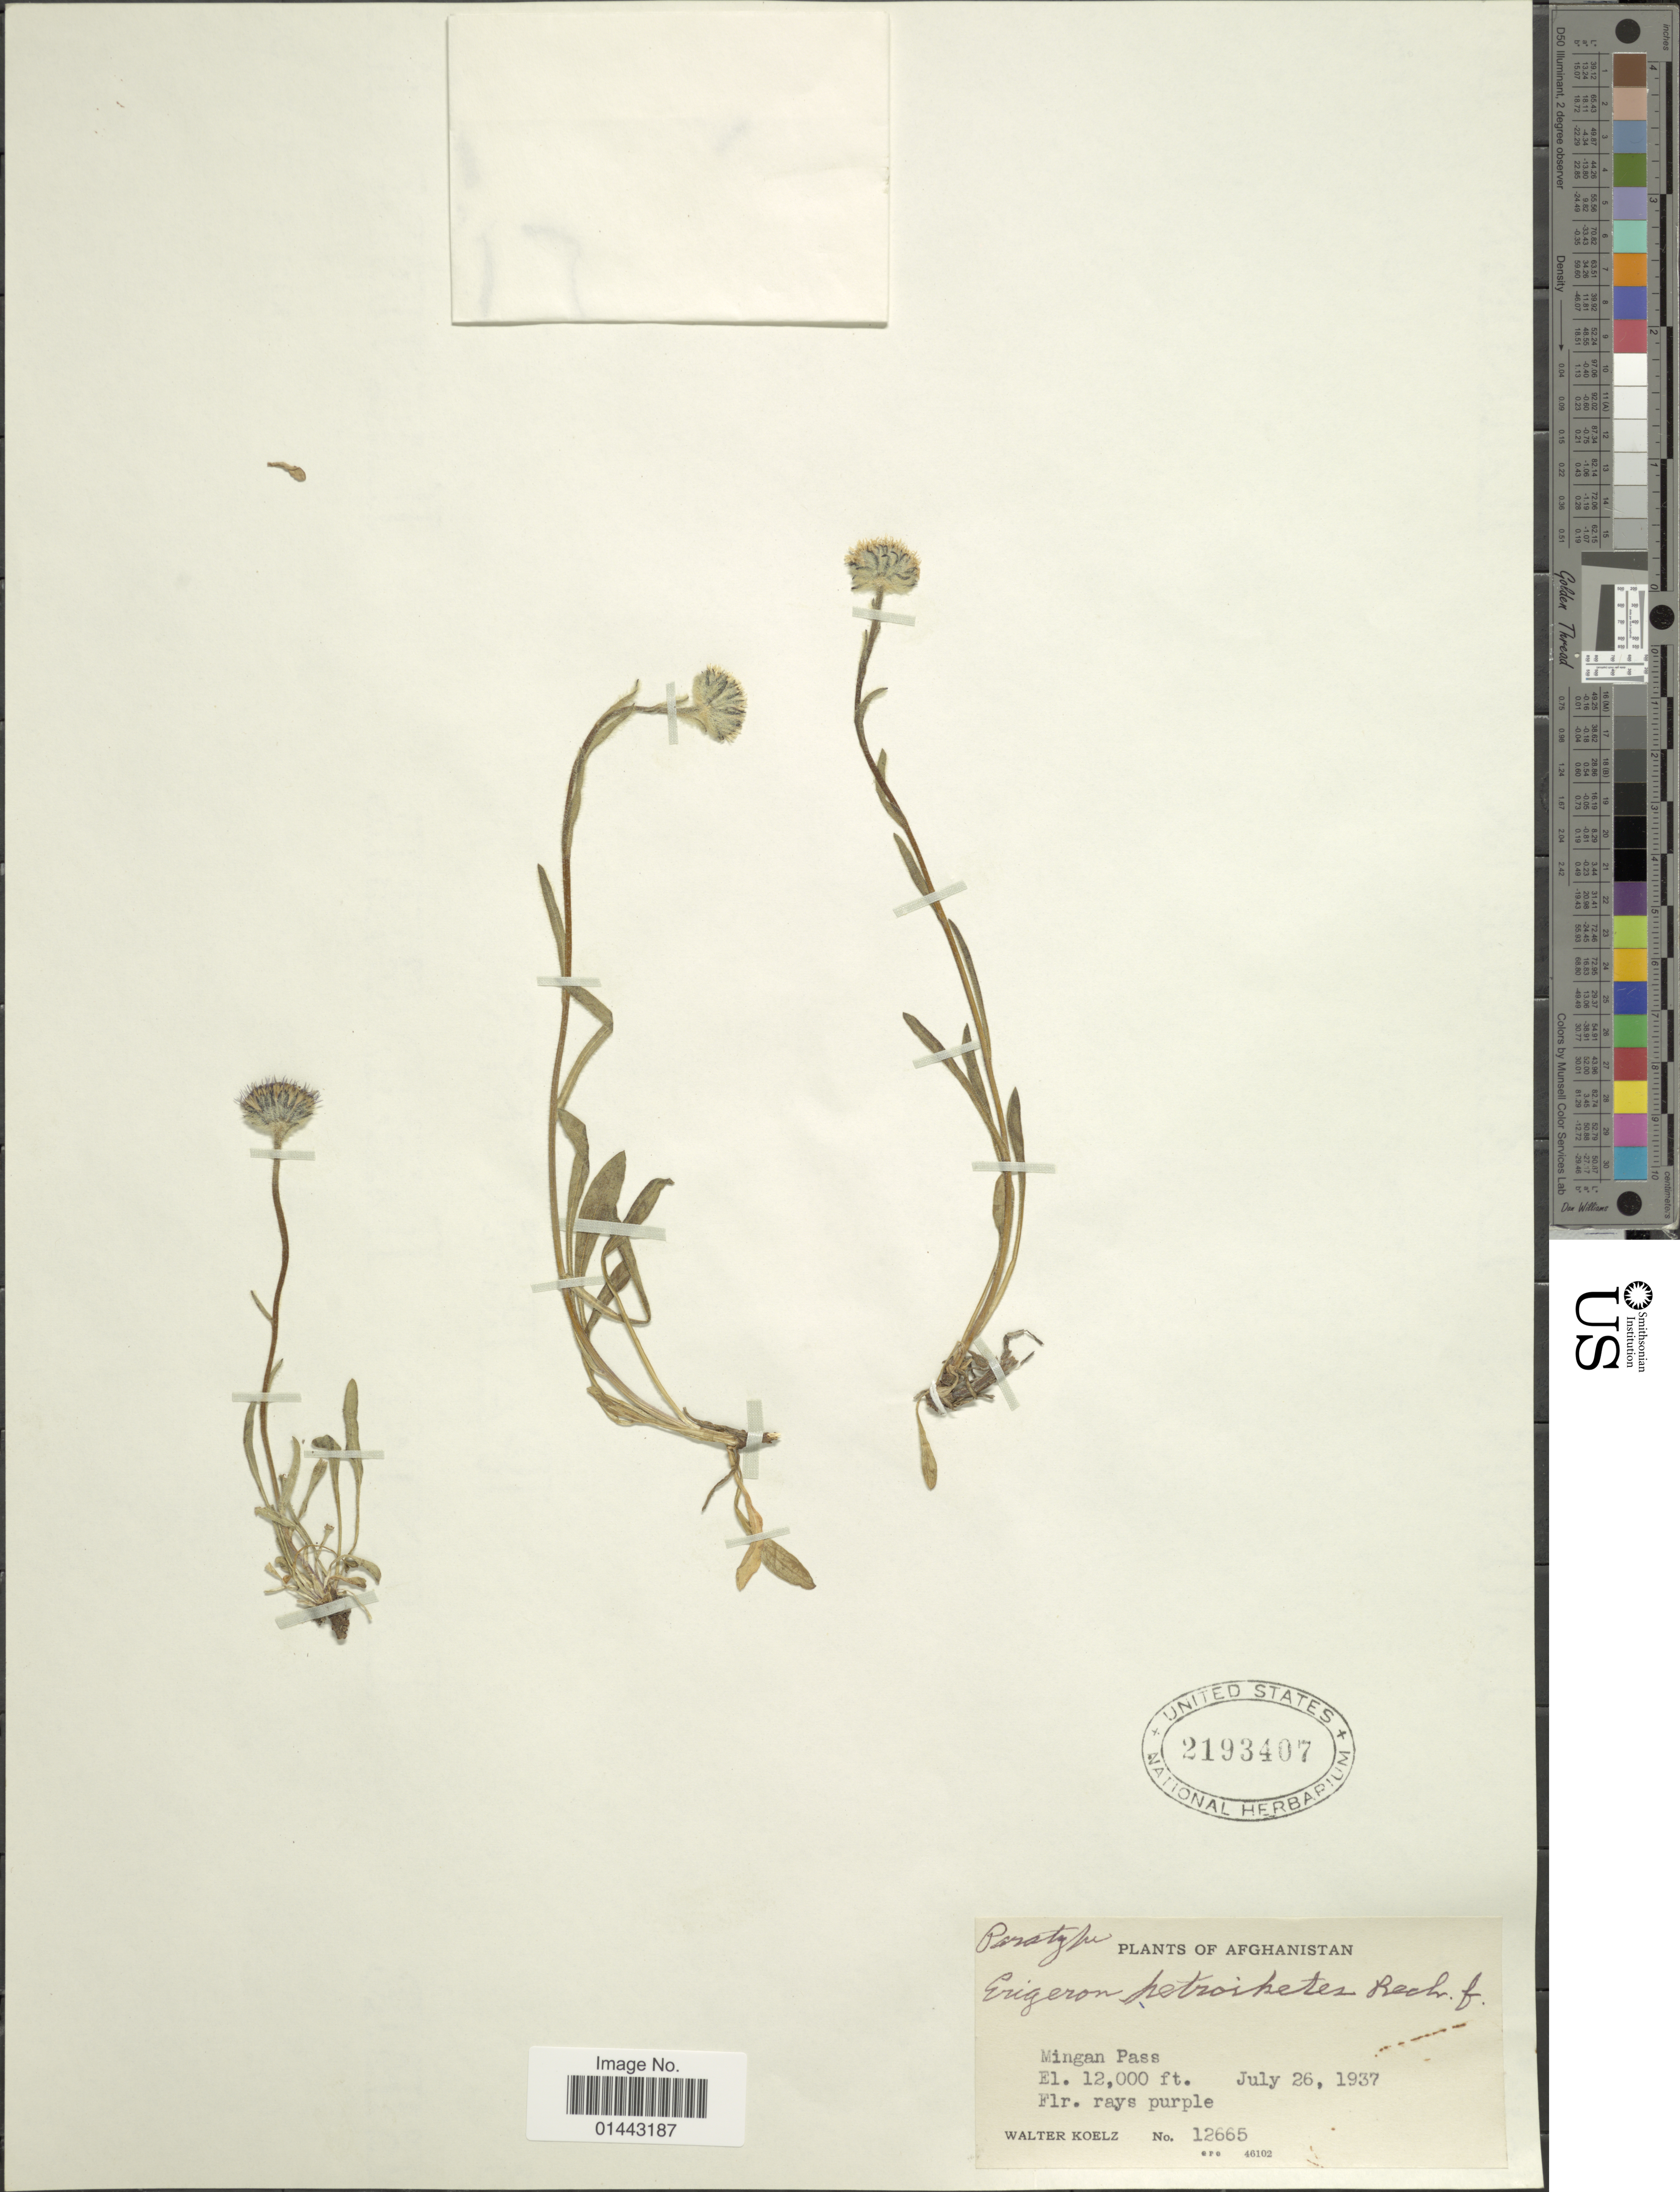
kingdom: Plantae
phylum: Tracheophyta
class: Magnoliopsida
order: Asterales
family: Asteraceae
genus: Erigeron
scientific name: Erigeron petroiketes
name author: Rech. f.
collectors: W. N. Koelz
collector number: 12665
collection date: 1937-07-26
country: Afghanistan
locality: Mingan Pass.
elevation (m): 3658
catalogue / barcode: US 2193407